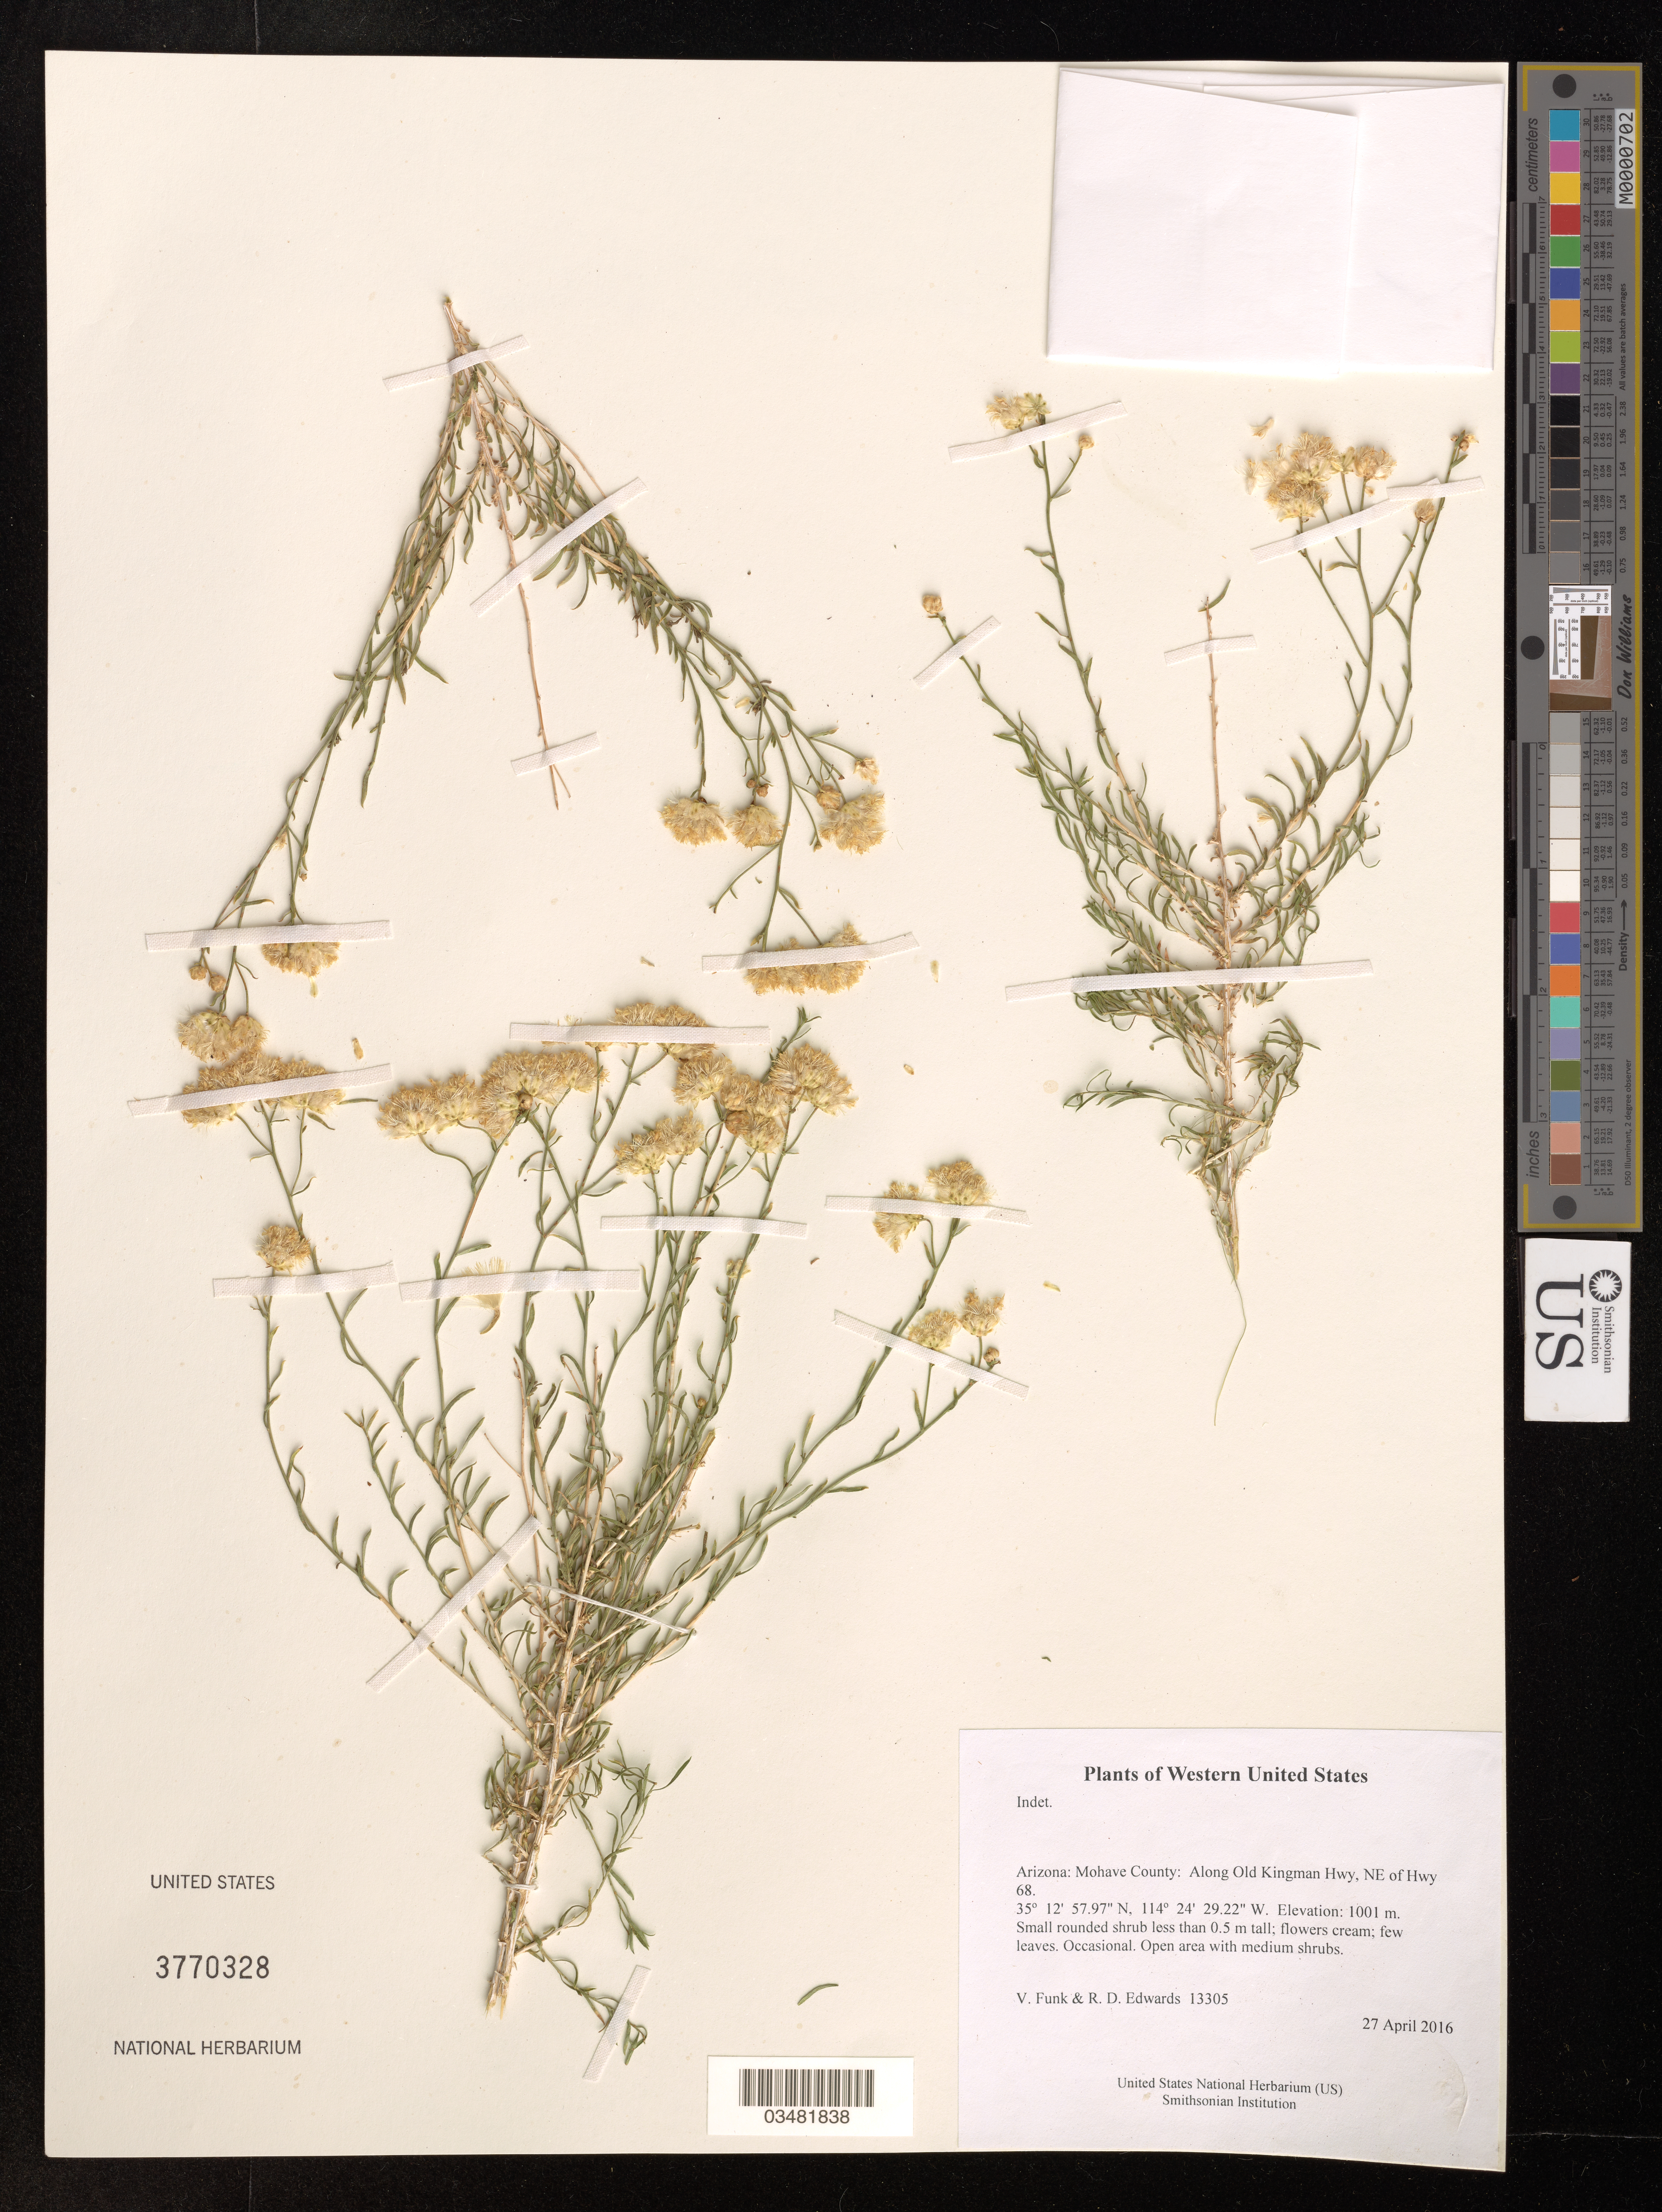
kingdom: Plantae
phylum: Tracheophyta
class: Magnoliopsida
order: Asterales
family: Asteraceae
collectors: R.D. Edwards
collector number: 13305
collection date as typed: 27 April 2016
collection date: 2016-04-27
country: United States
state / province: Arizona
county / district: Mohave County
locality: Along Old Kingman Hwy, NE of Hwy 68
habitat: Open area with medium shrubs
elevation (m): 1001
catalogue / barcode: US 3770328